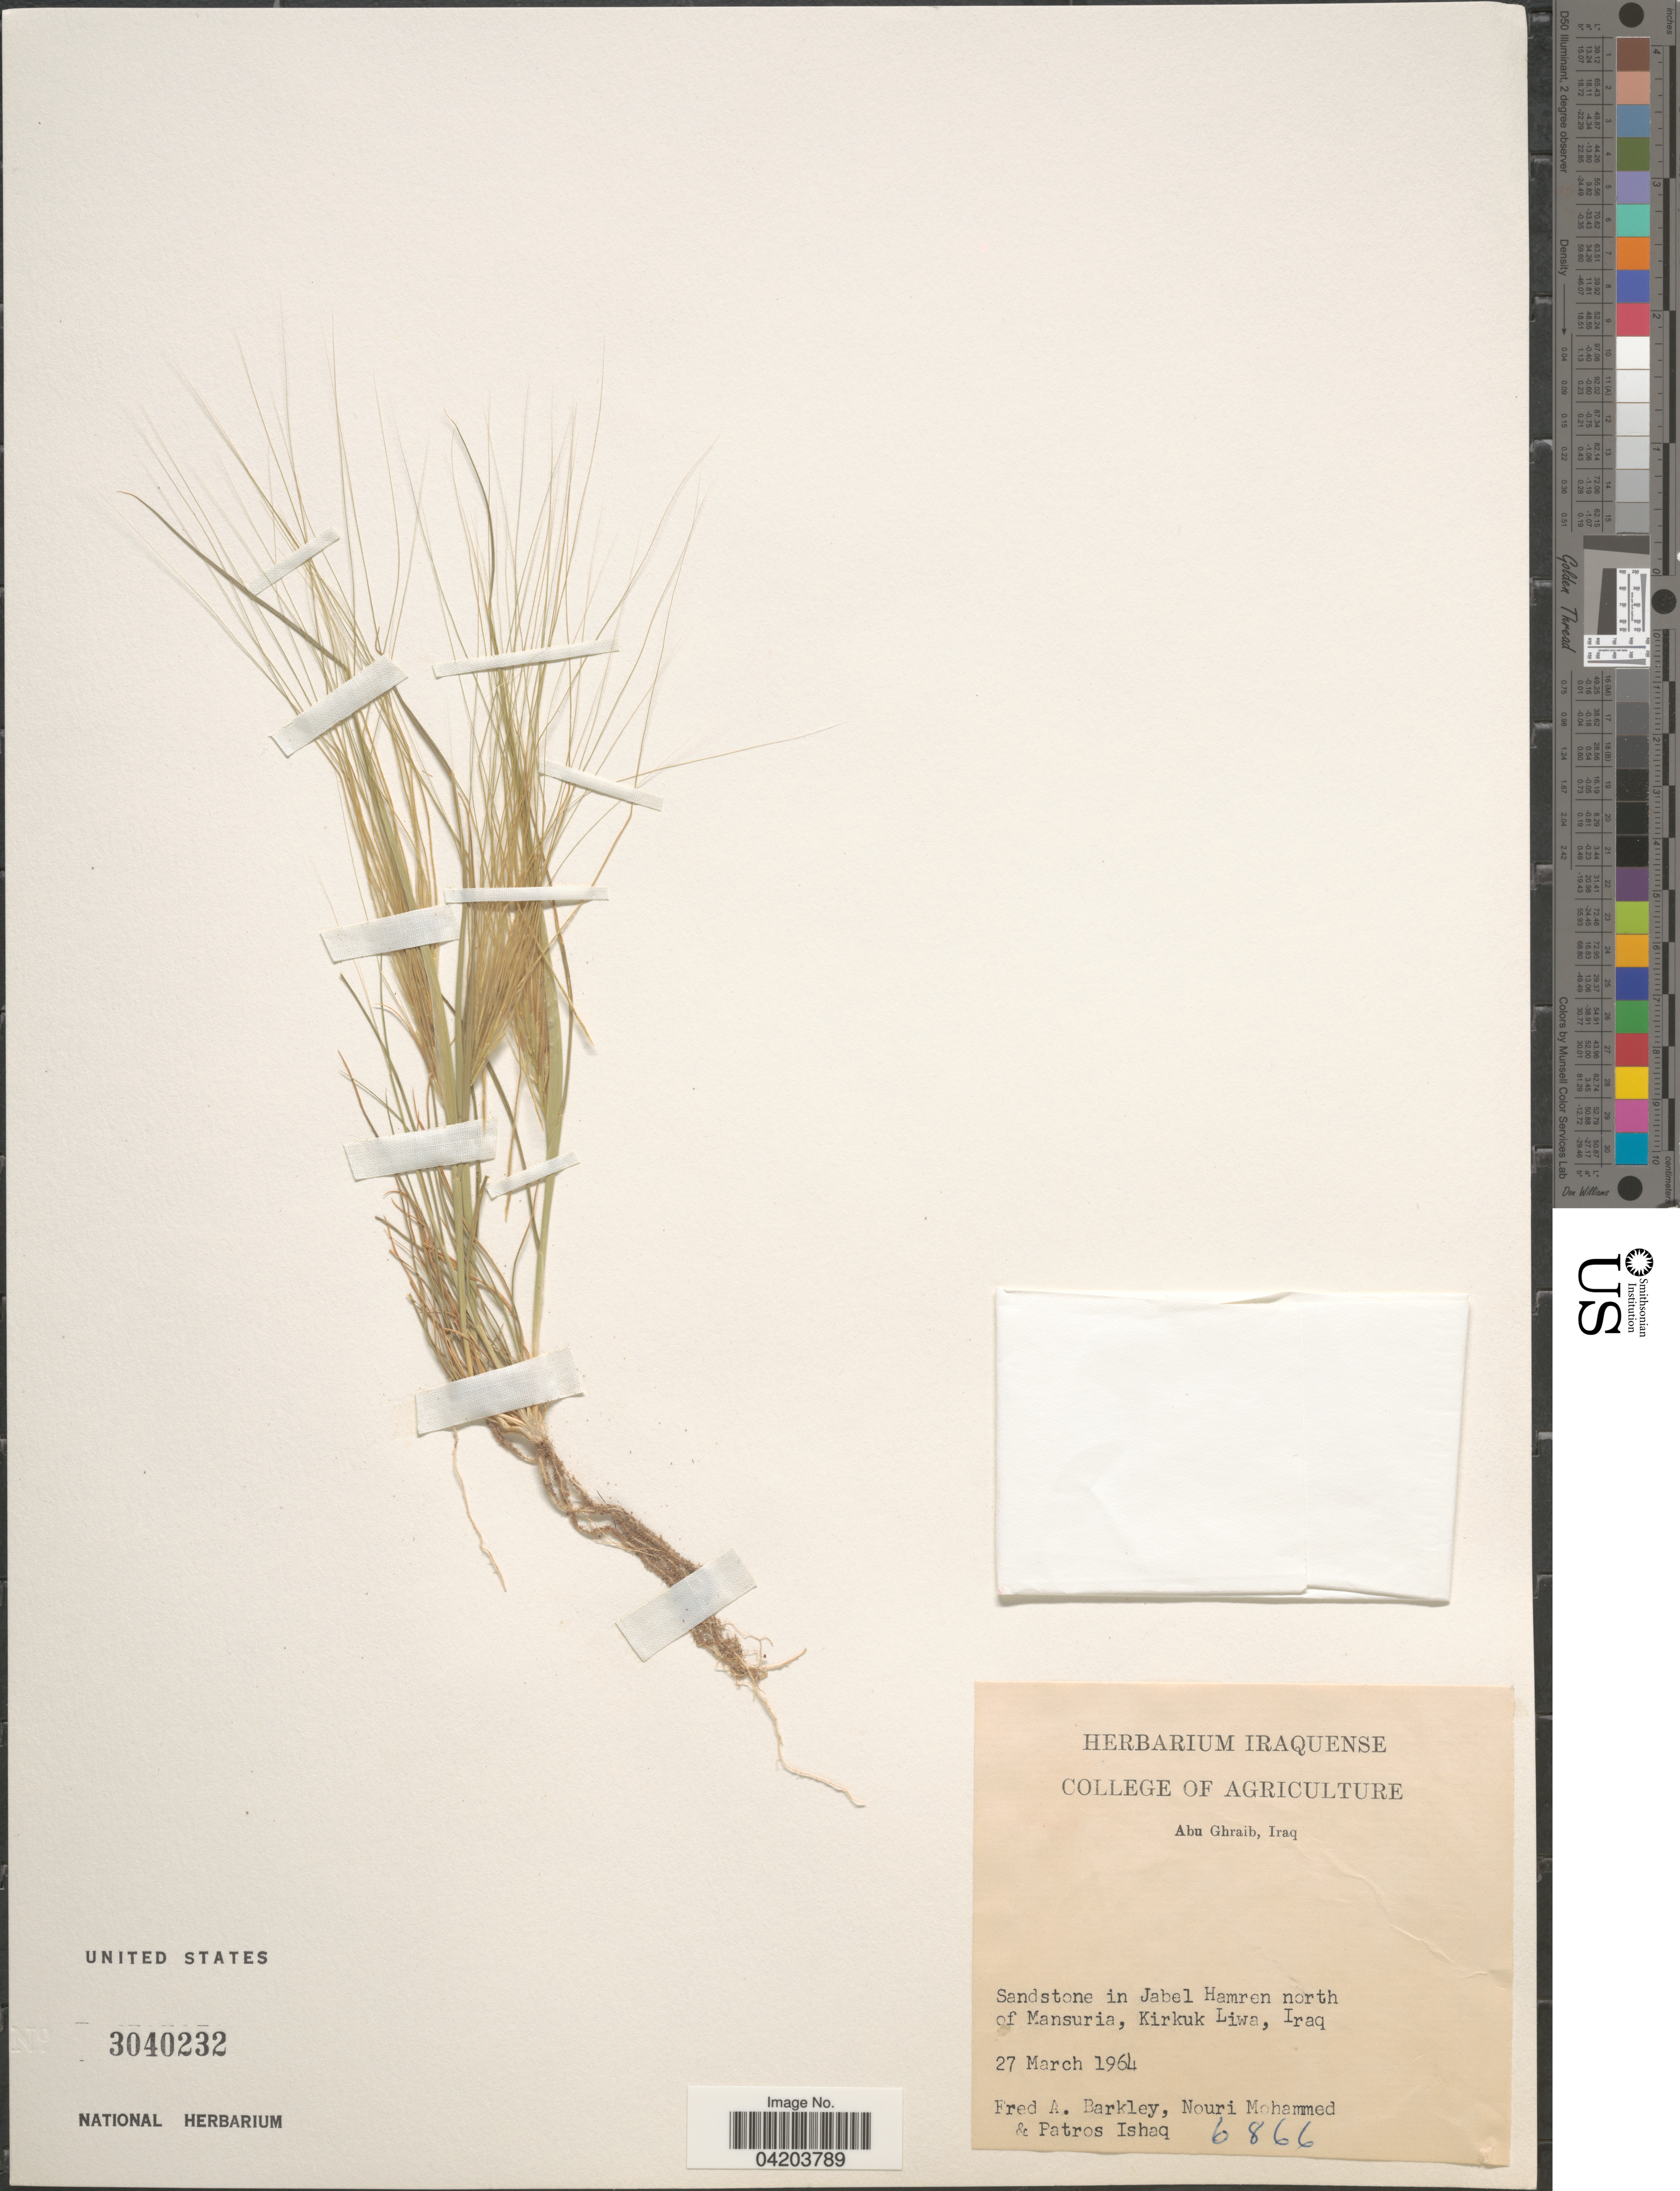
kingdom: Plantae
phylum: Tracheophyta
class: Liliopsida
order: Poales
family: Poaceae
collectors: F. A. Barkley, N. Mohammed & P. Ishaq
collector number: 6866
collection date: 1964-03-27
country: Iraq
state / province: Kirkūk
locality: Abu Ghraib. Sandstone in Jabel Hamren north of Mansuria, Kirkuk Liwa.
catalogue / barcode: US 3040232